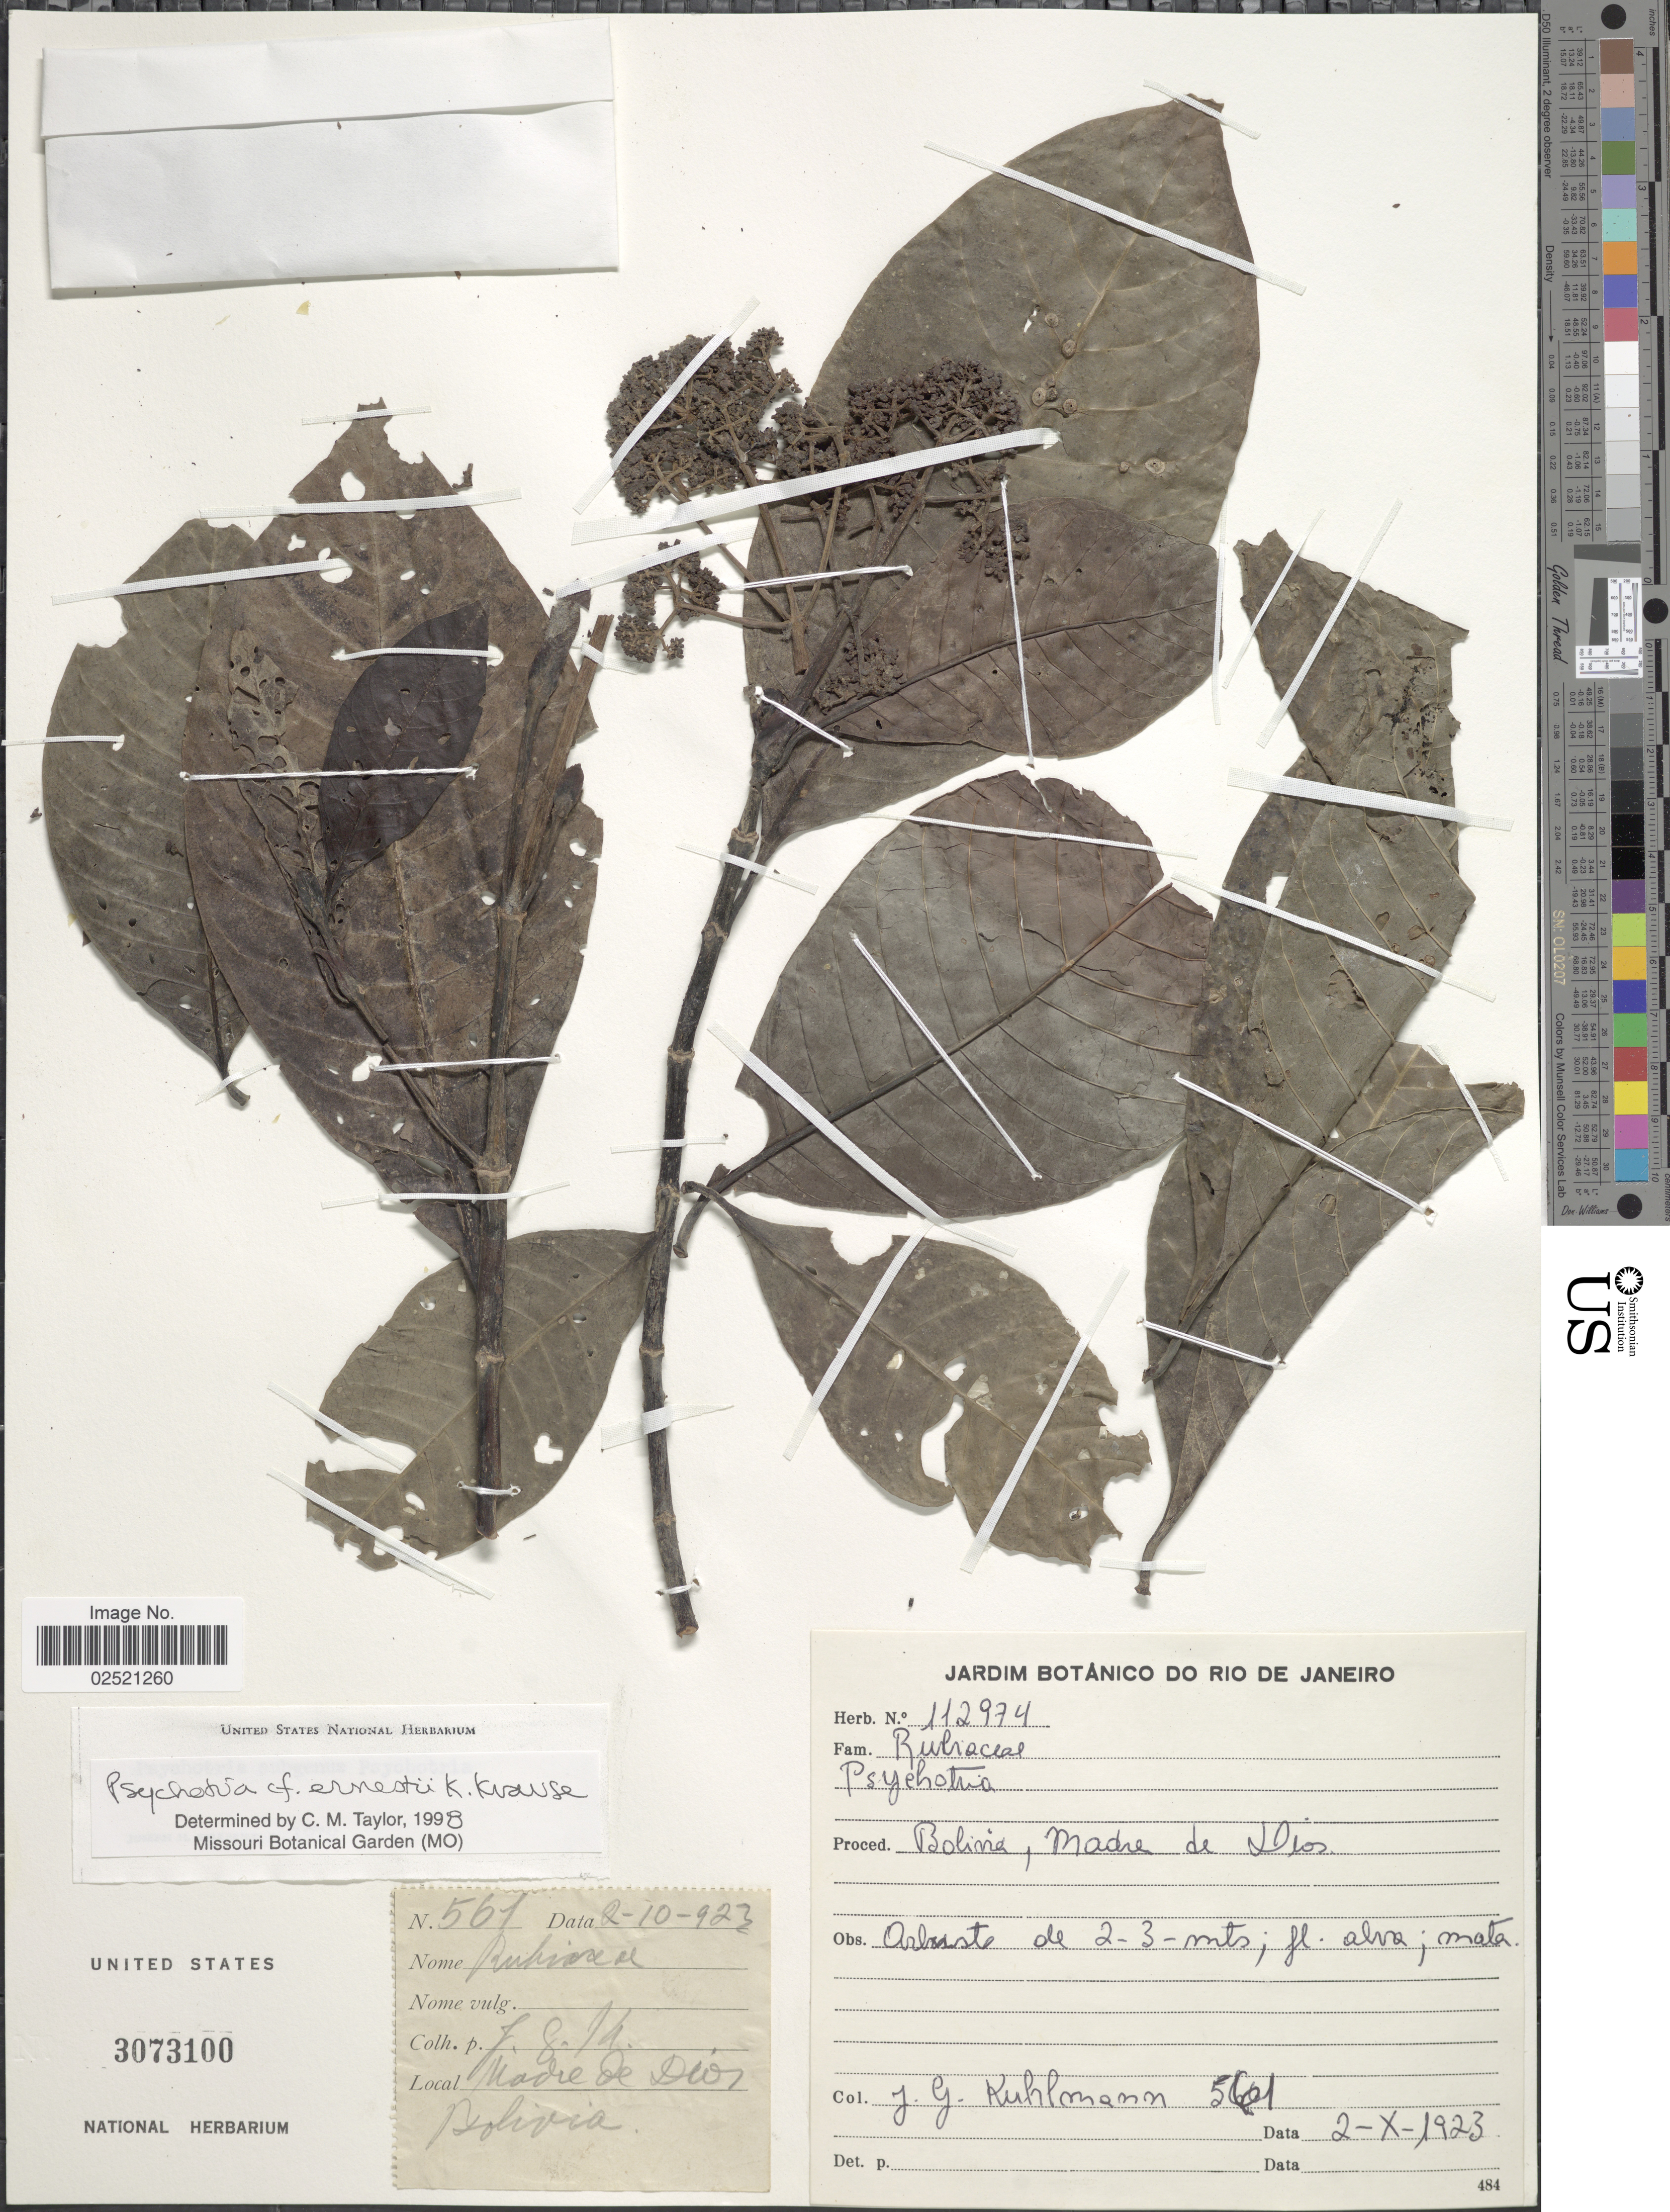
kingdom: Plantae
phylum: Tracheophyta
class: Magnoliopsida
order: Gentianales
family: Rubiaceae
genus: Psychotria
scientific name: Psychotria ernestii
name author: K. Krause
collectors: J. G. Kuhlmann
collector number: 561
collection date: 1923-10-02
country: Peru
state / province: Madre de Dios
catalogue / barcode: US 3073100